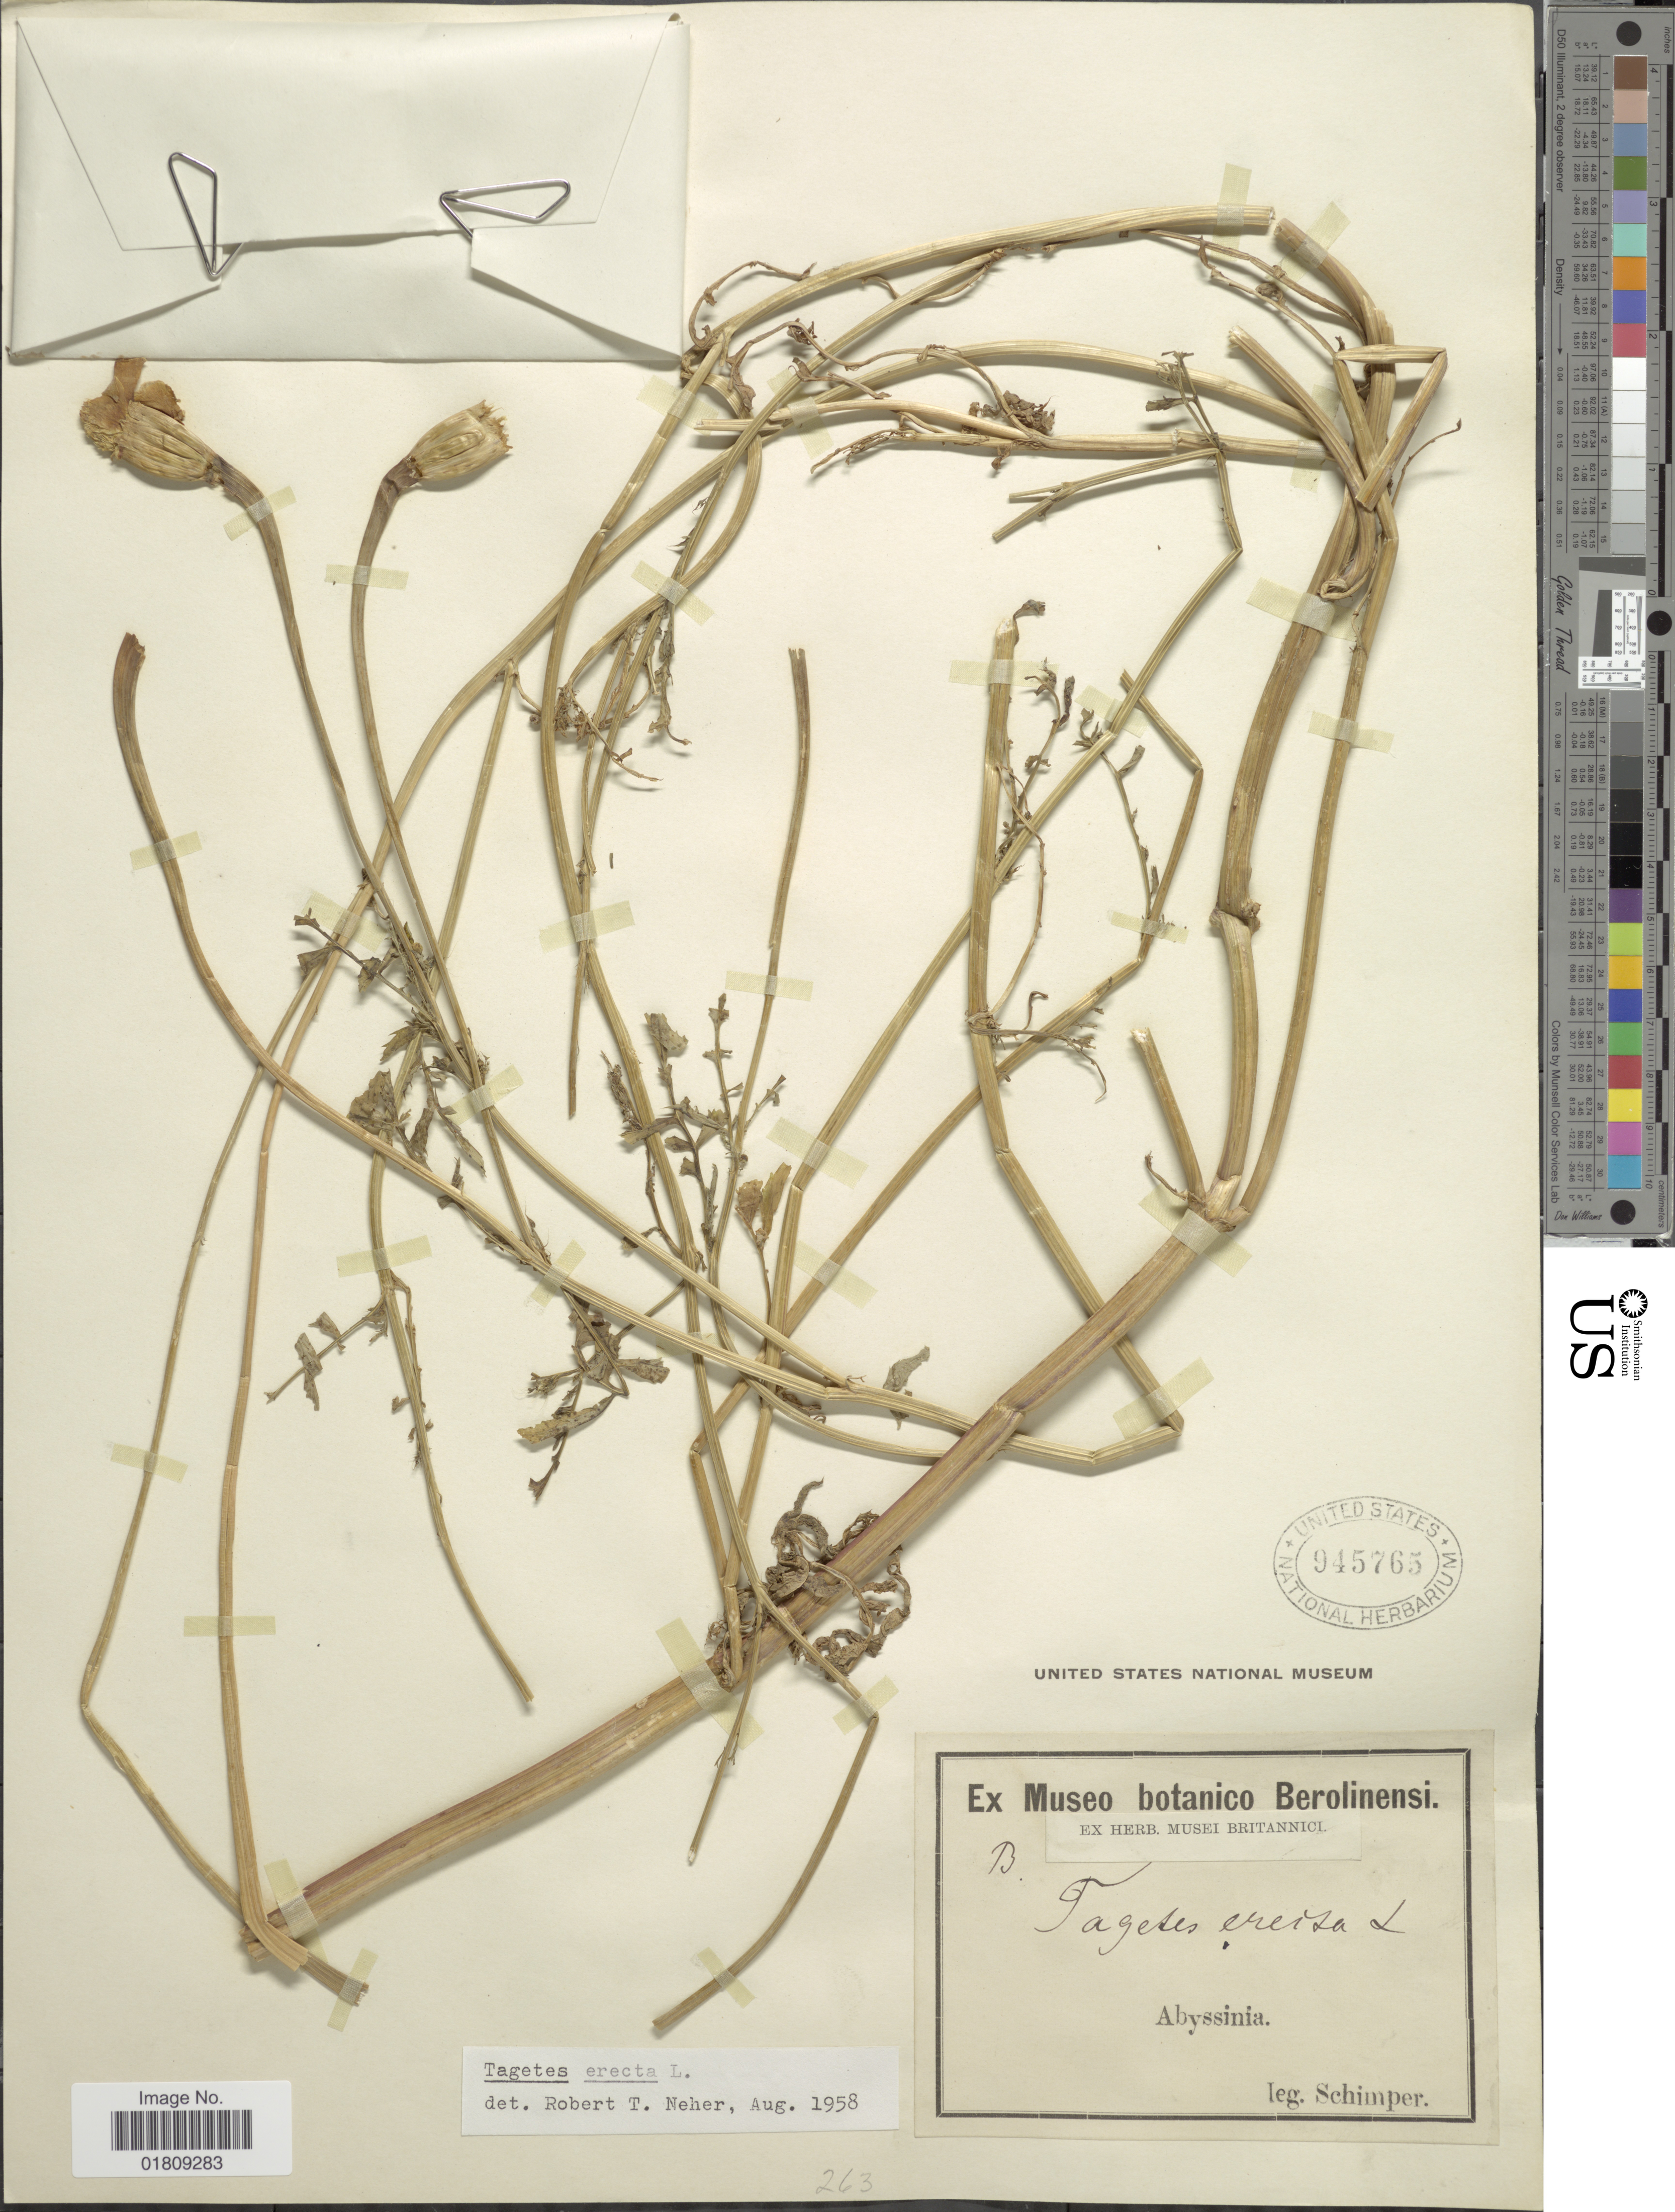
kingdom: Plantae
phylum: Tracheophyta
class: Magnoliopsida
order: Asterales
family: Asteraceae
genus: Tagetes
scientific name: Tagetes patula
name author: L.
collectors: -. Schimper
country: Eritrea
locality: Abyssinia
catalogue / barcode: US 945765